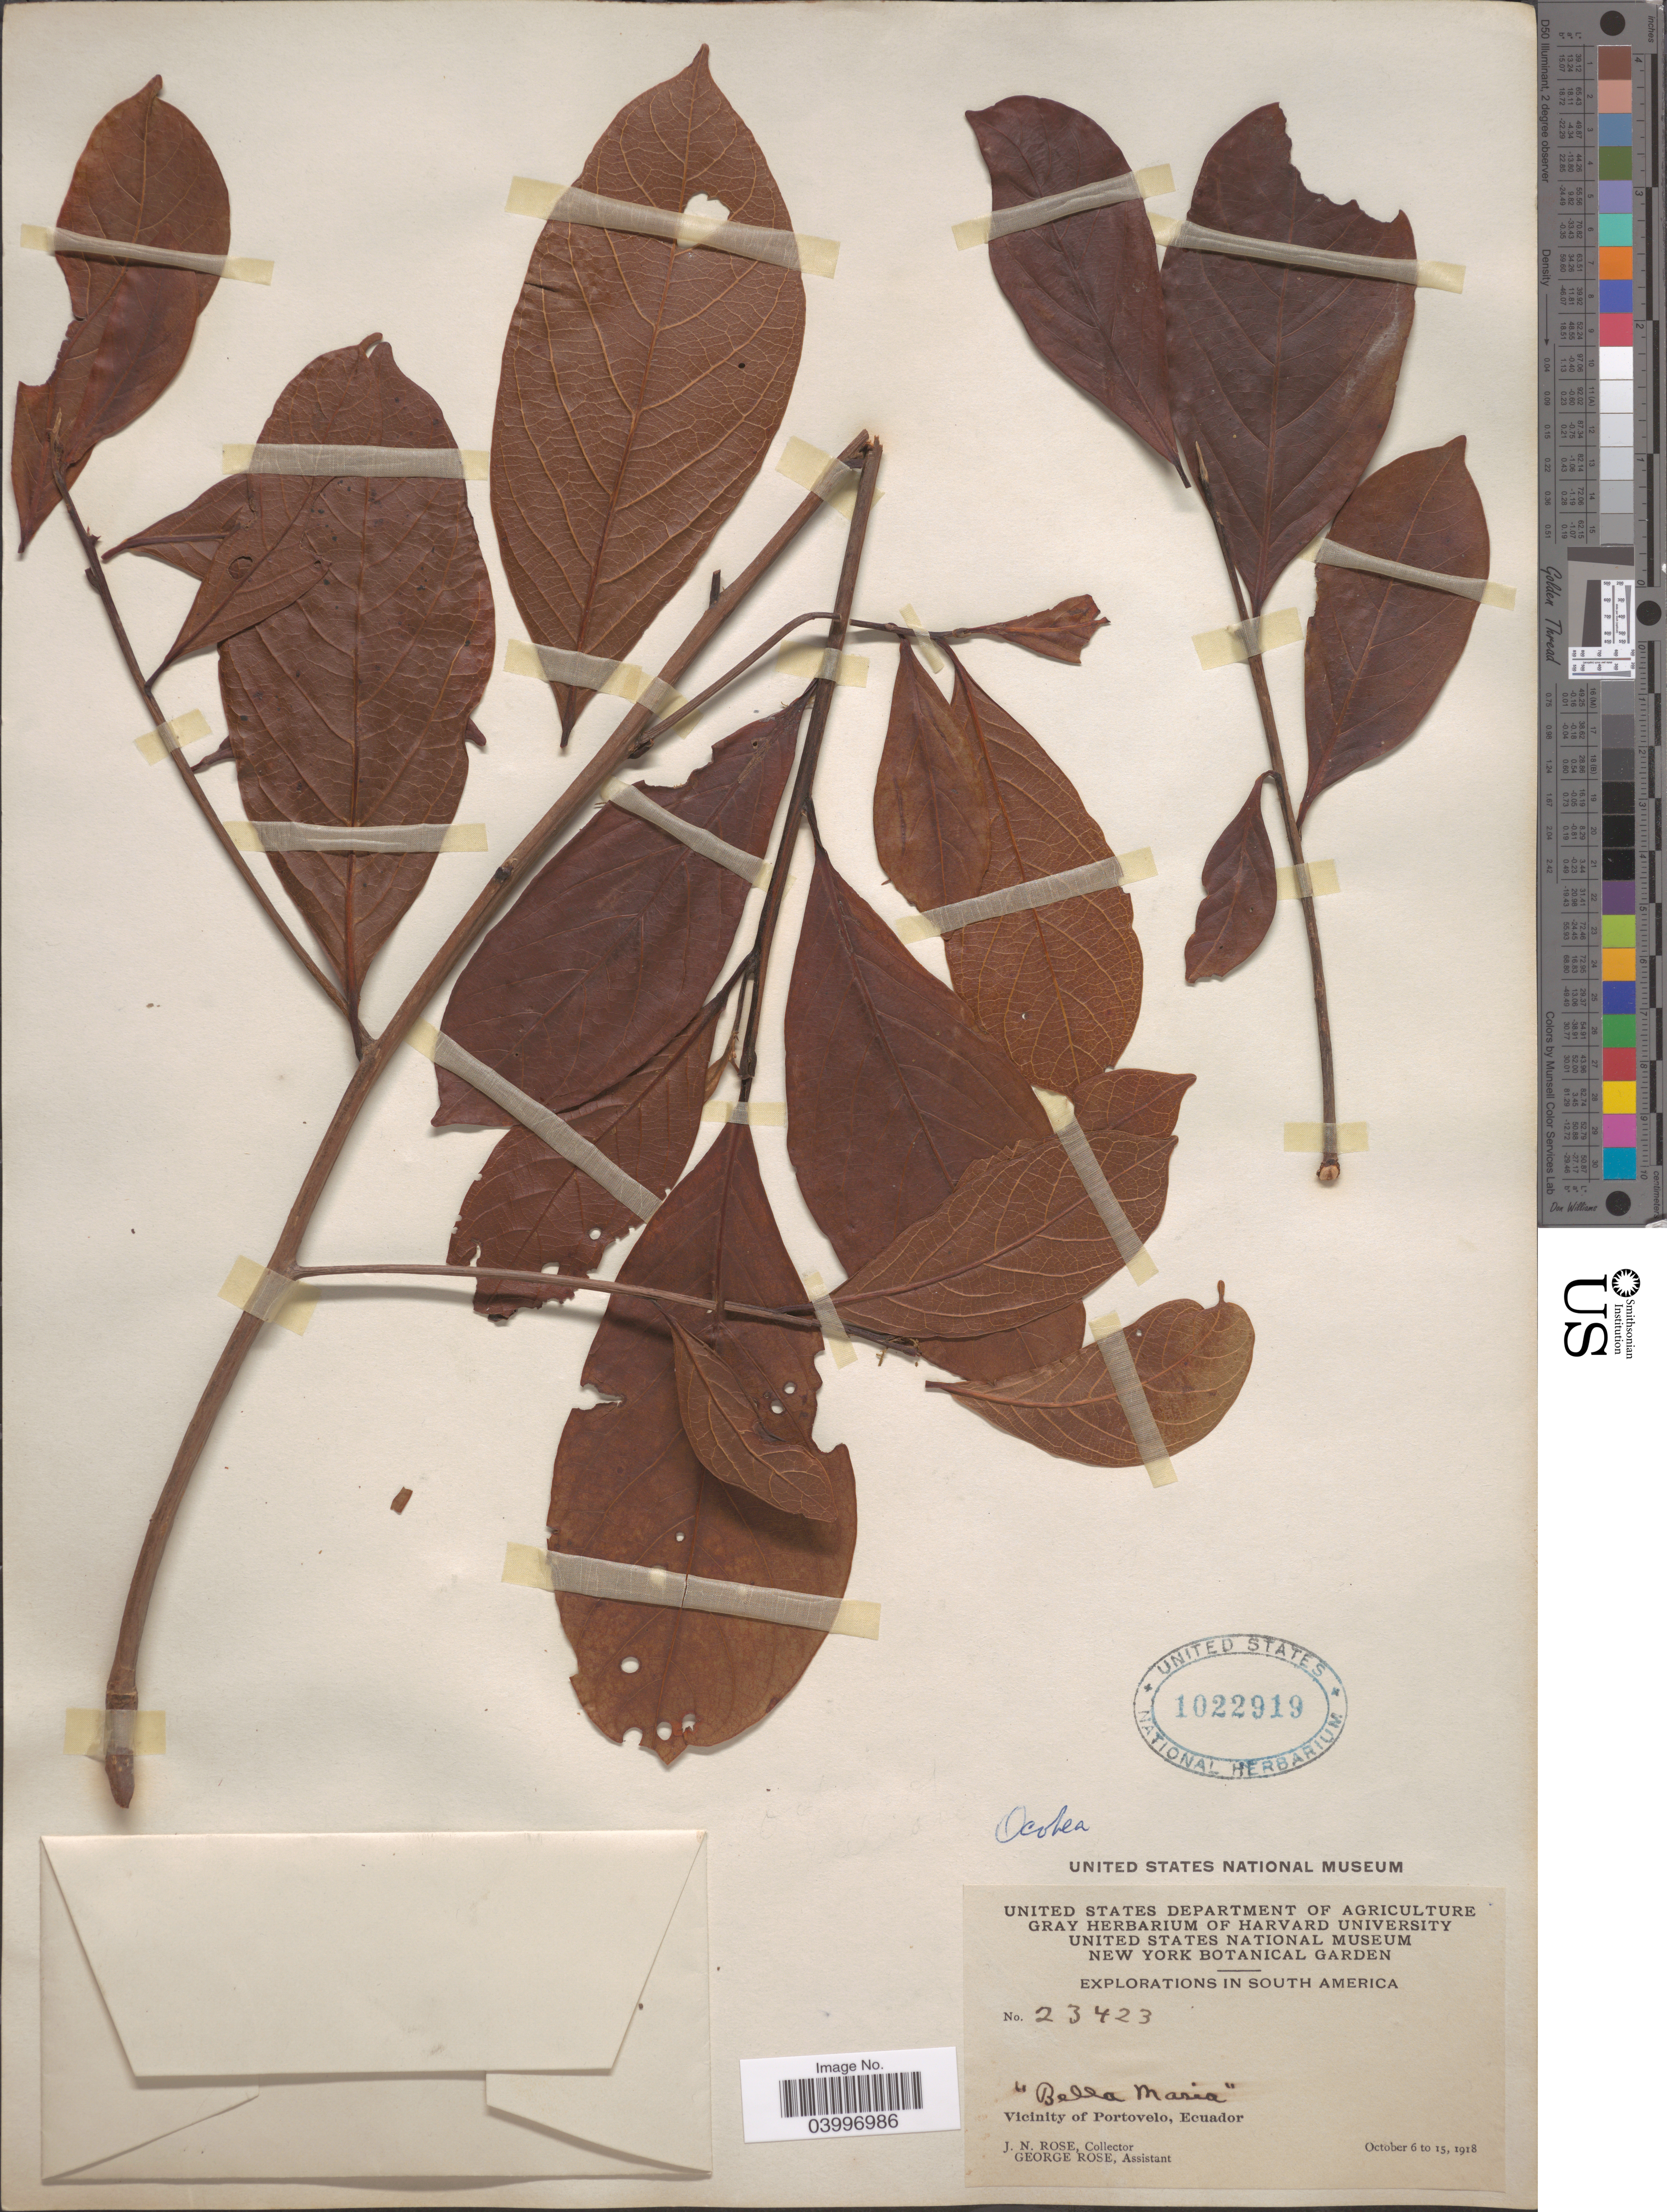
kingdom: Plantae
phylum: Tracheophyta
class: Magnoliopsida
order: Laurales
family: Lauraceae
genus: Ocotea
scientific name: Ocotea sp.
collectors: J. N. Rose & G. Rose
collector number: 23423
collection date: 1918-10-06/1918-10-15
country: Ecuador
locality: Vicinity of Portovelo.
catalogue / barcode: US 1022919